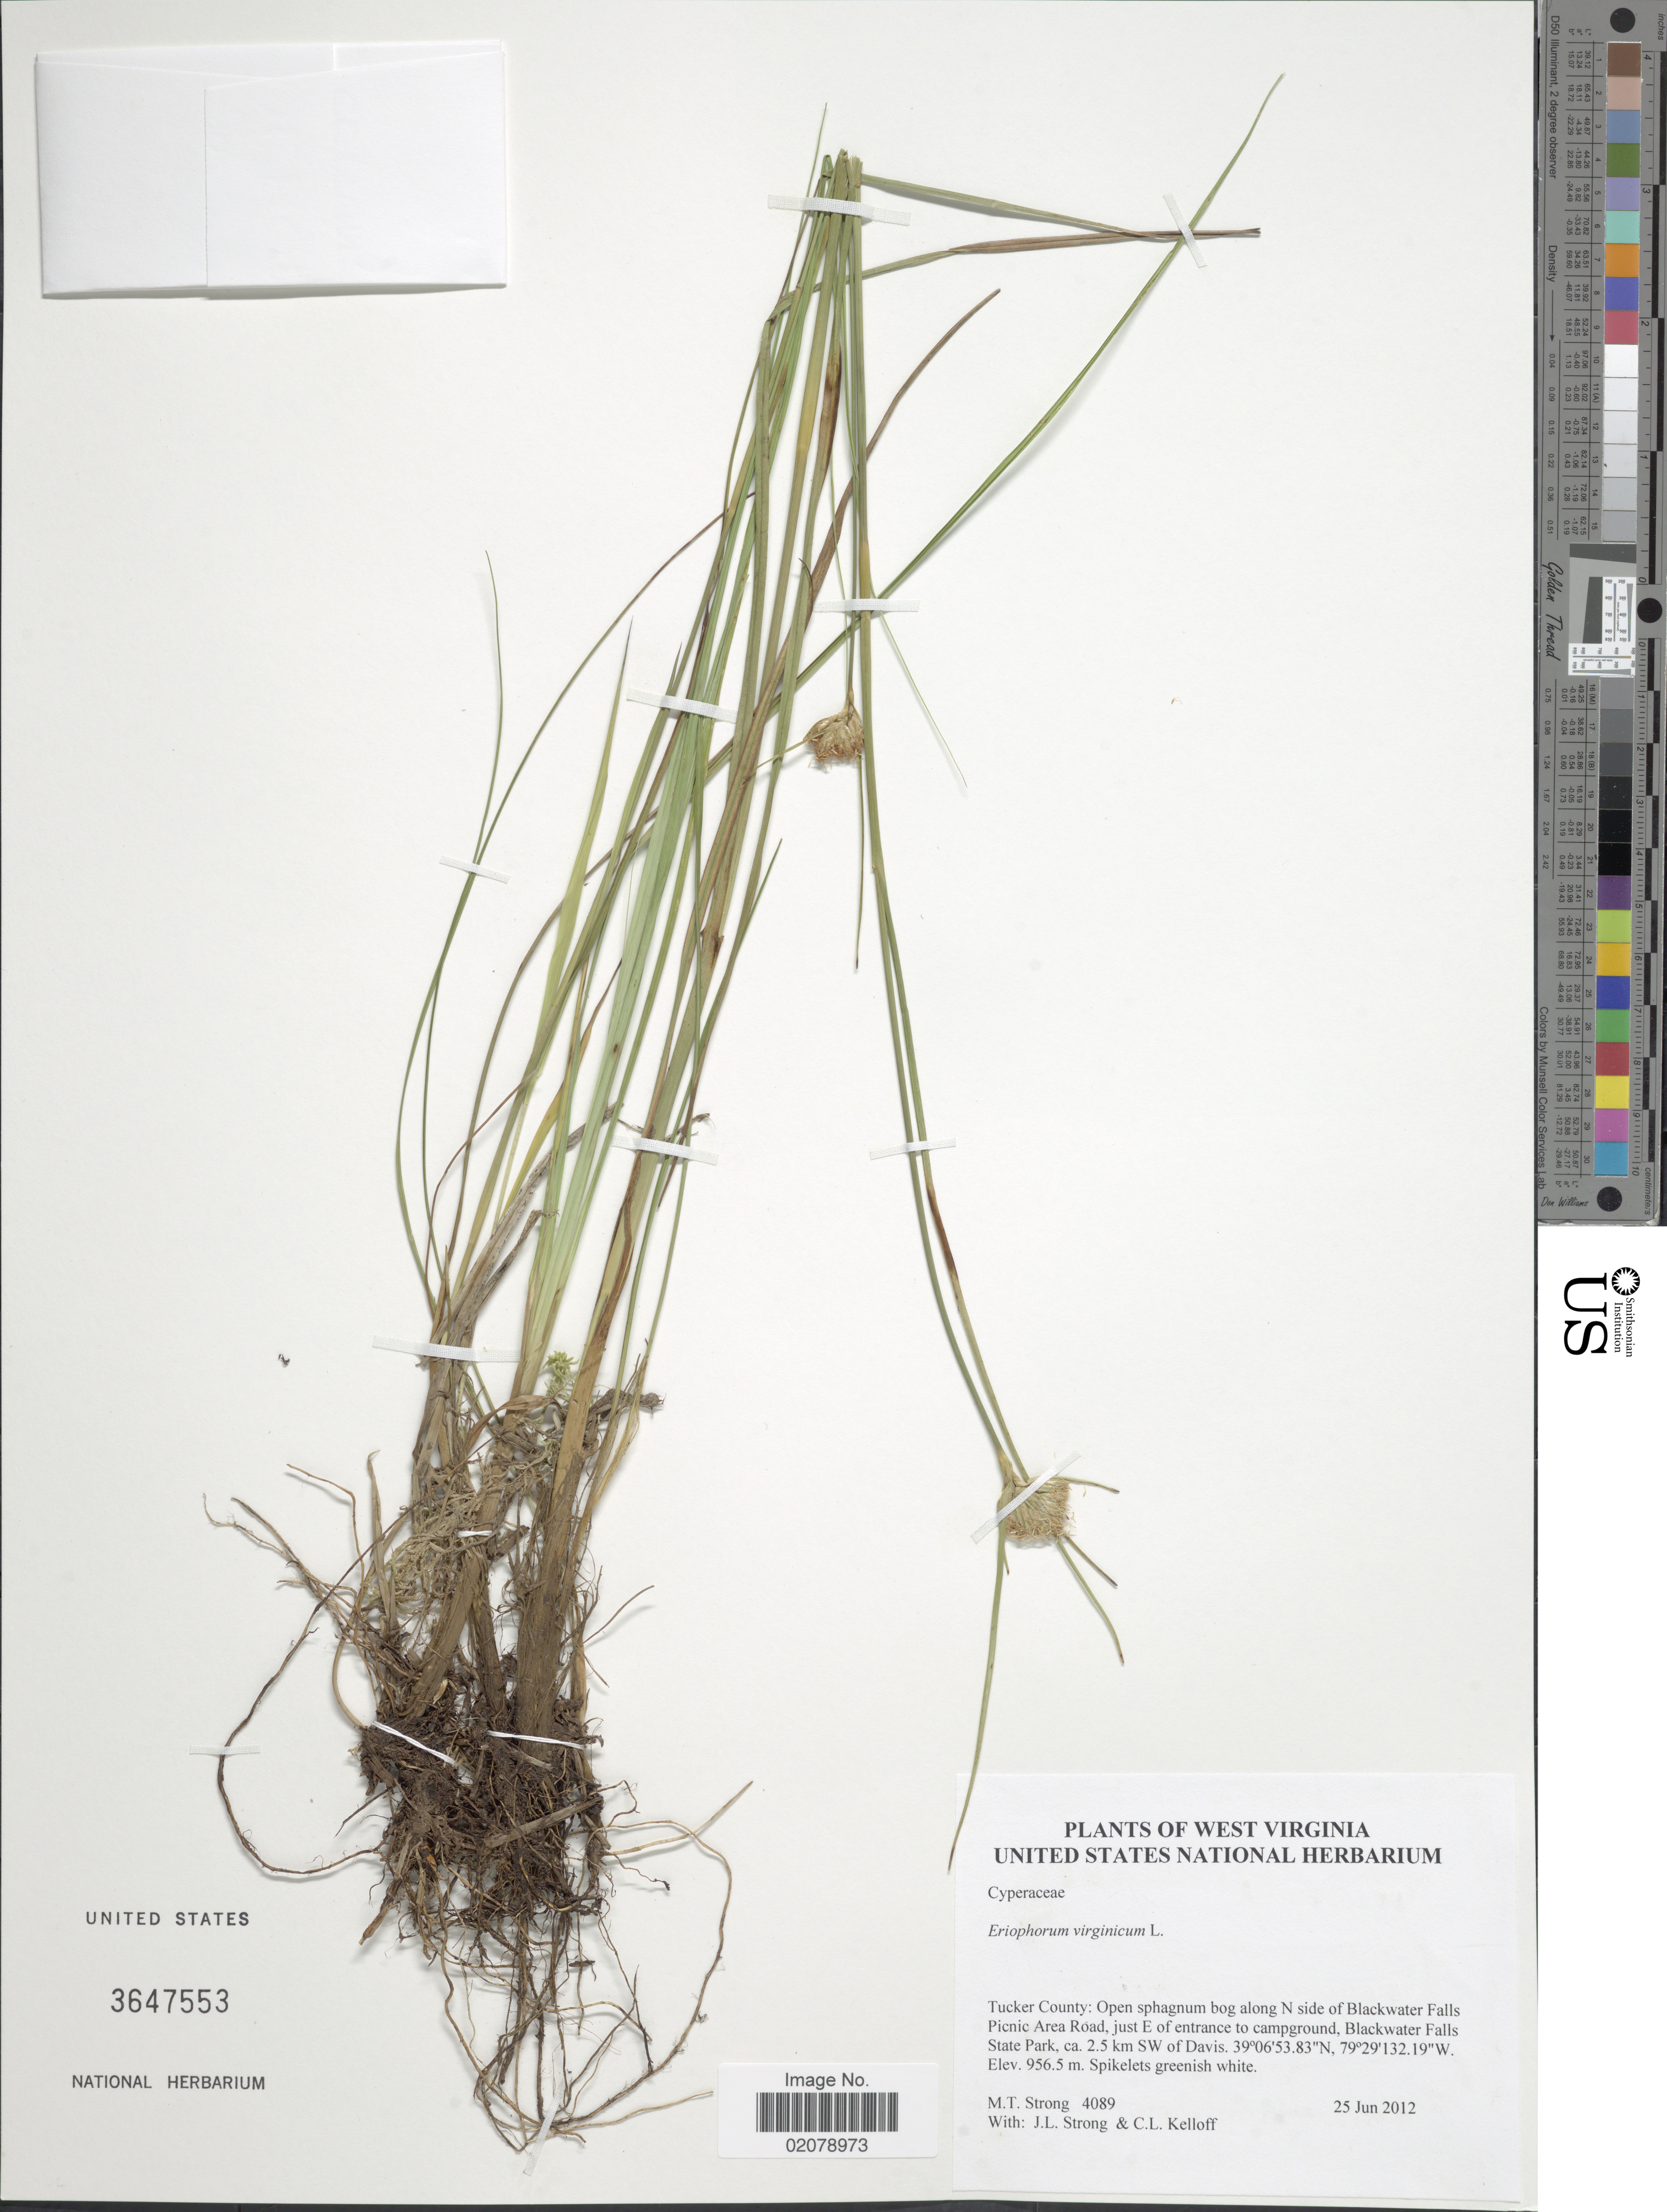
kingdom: Plantae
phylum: Tracheophyta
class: Liliopsida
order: Poales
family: Cyperaceae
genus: Eriophorum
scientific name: Eriophorum virginicum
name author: L.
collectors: M. T. Strong, J. Strong & C. L. Kelloff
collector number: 4089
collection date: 2012-06-25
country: United States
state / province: West Virginia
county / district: Tucker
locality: Open sphagnum bog along N side of Blackwater Falls Picnic Area Road, just E of entrance to campground, Blackwater Falls State Park, 2.5 km SW of Davis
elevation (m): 9565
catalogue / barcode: US 3647553